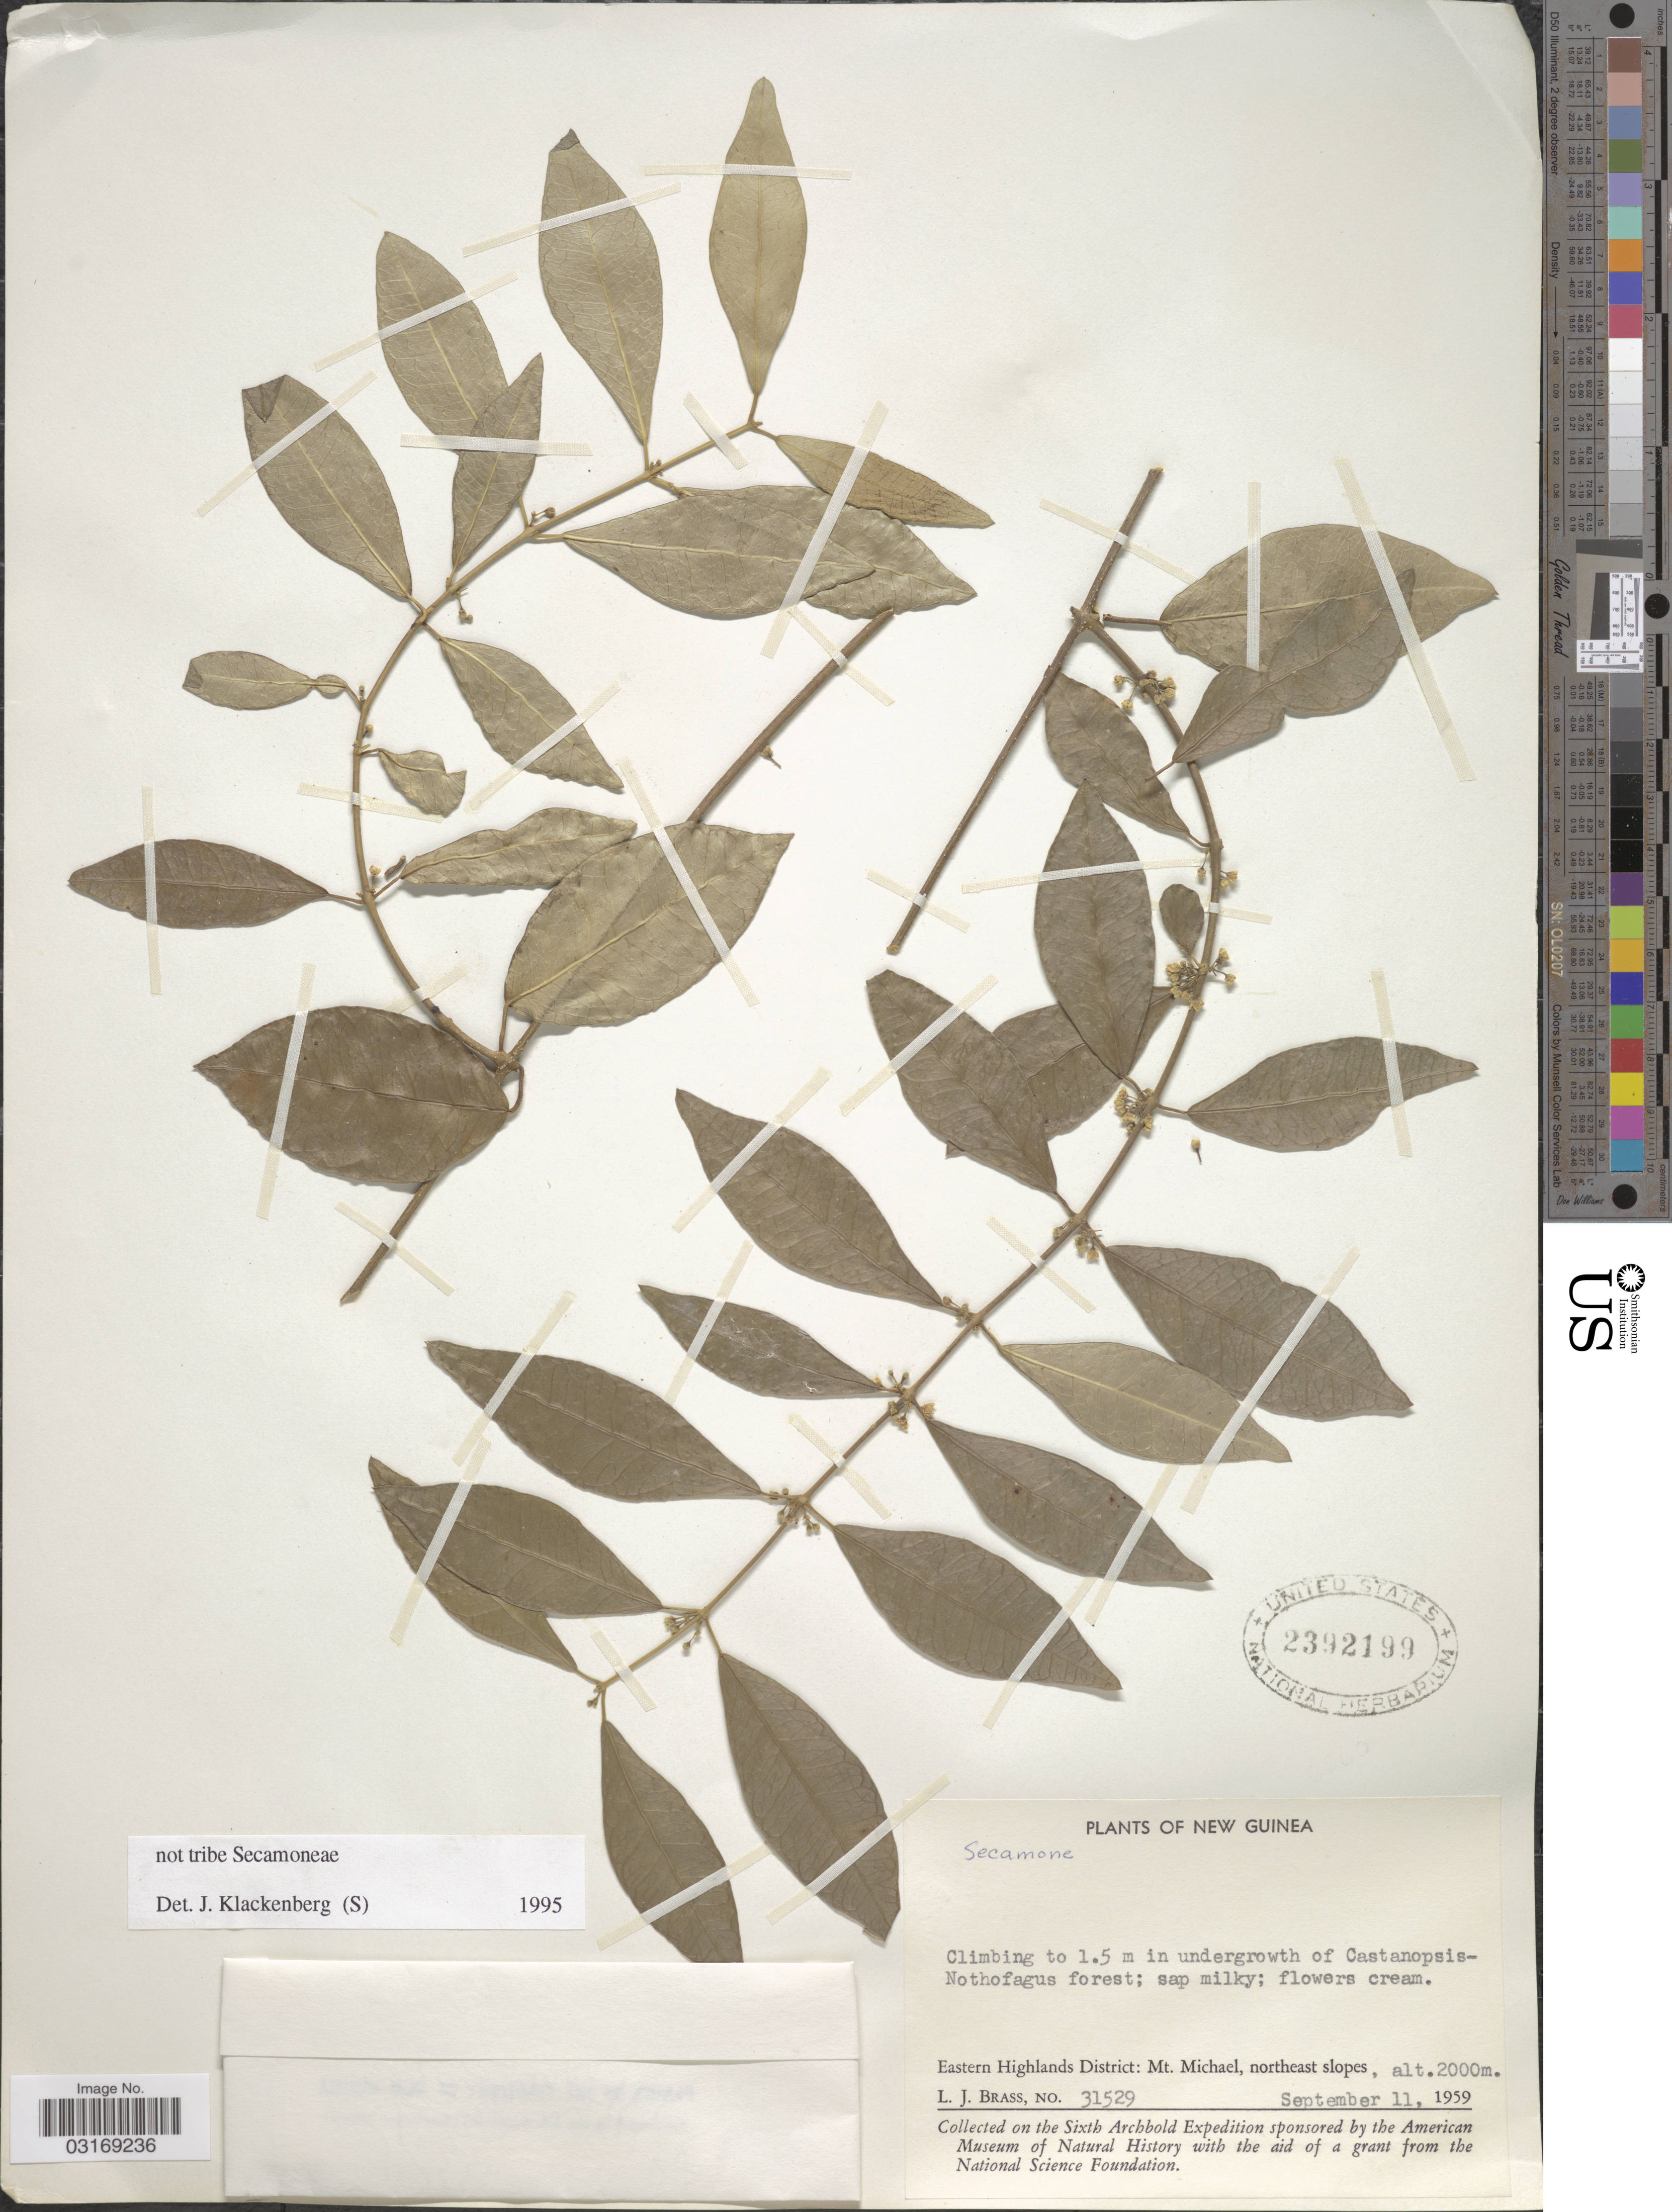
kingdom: Plantae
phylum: Tracheophyta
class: Magnoliopsida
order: Gentianales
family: Apocynaceae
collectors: L. J. Brass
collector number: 31529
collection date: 1959-09-11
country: Papua New Guinea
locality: New Guinea. Eastern Highlands District: Mt. Michael, northeast slopes.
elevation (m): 2000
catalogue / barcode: US 2392199